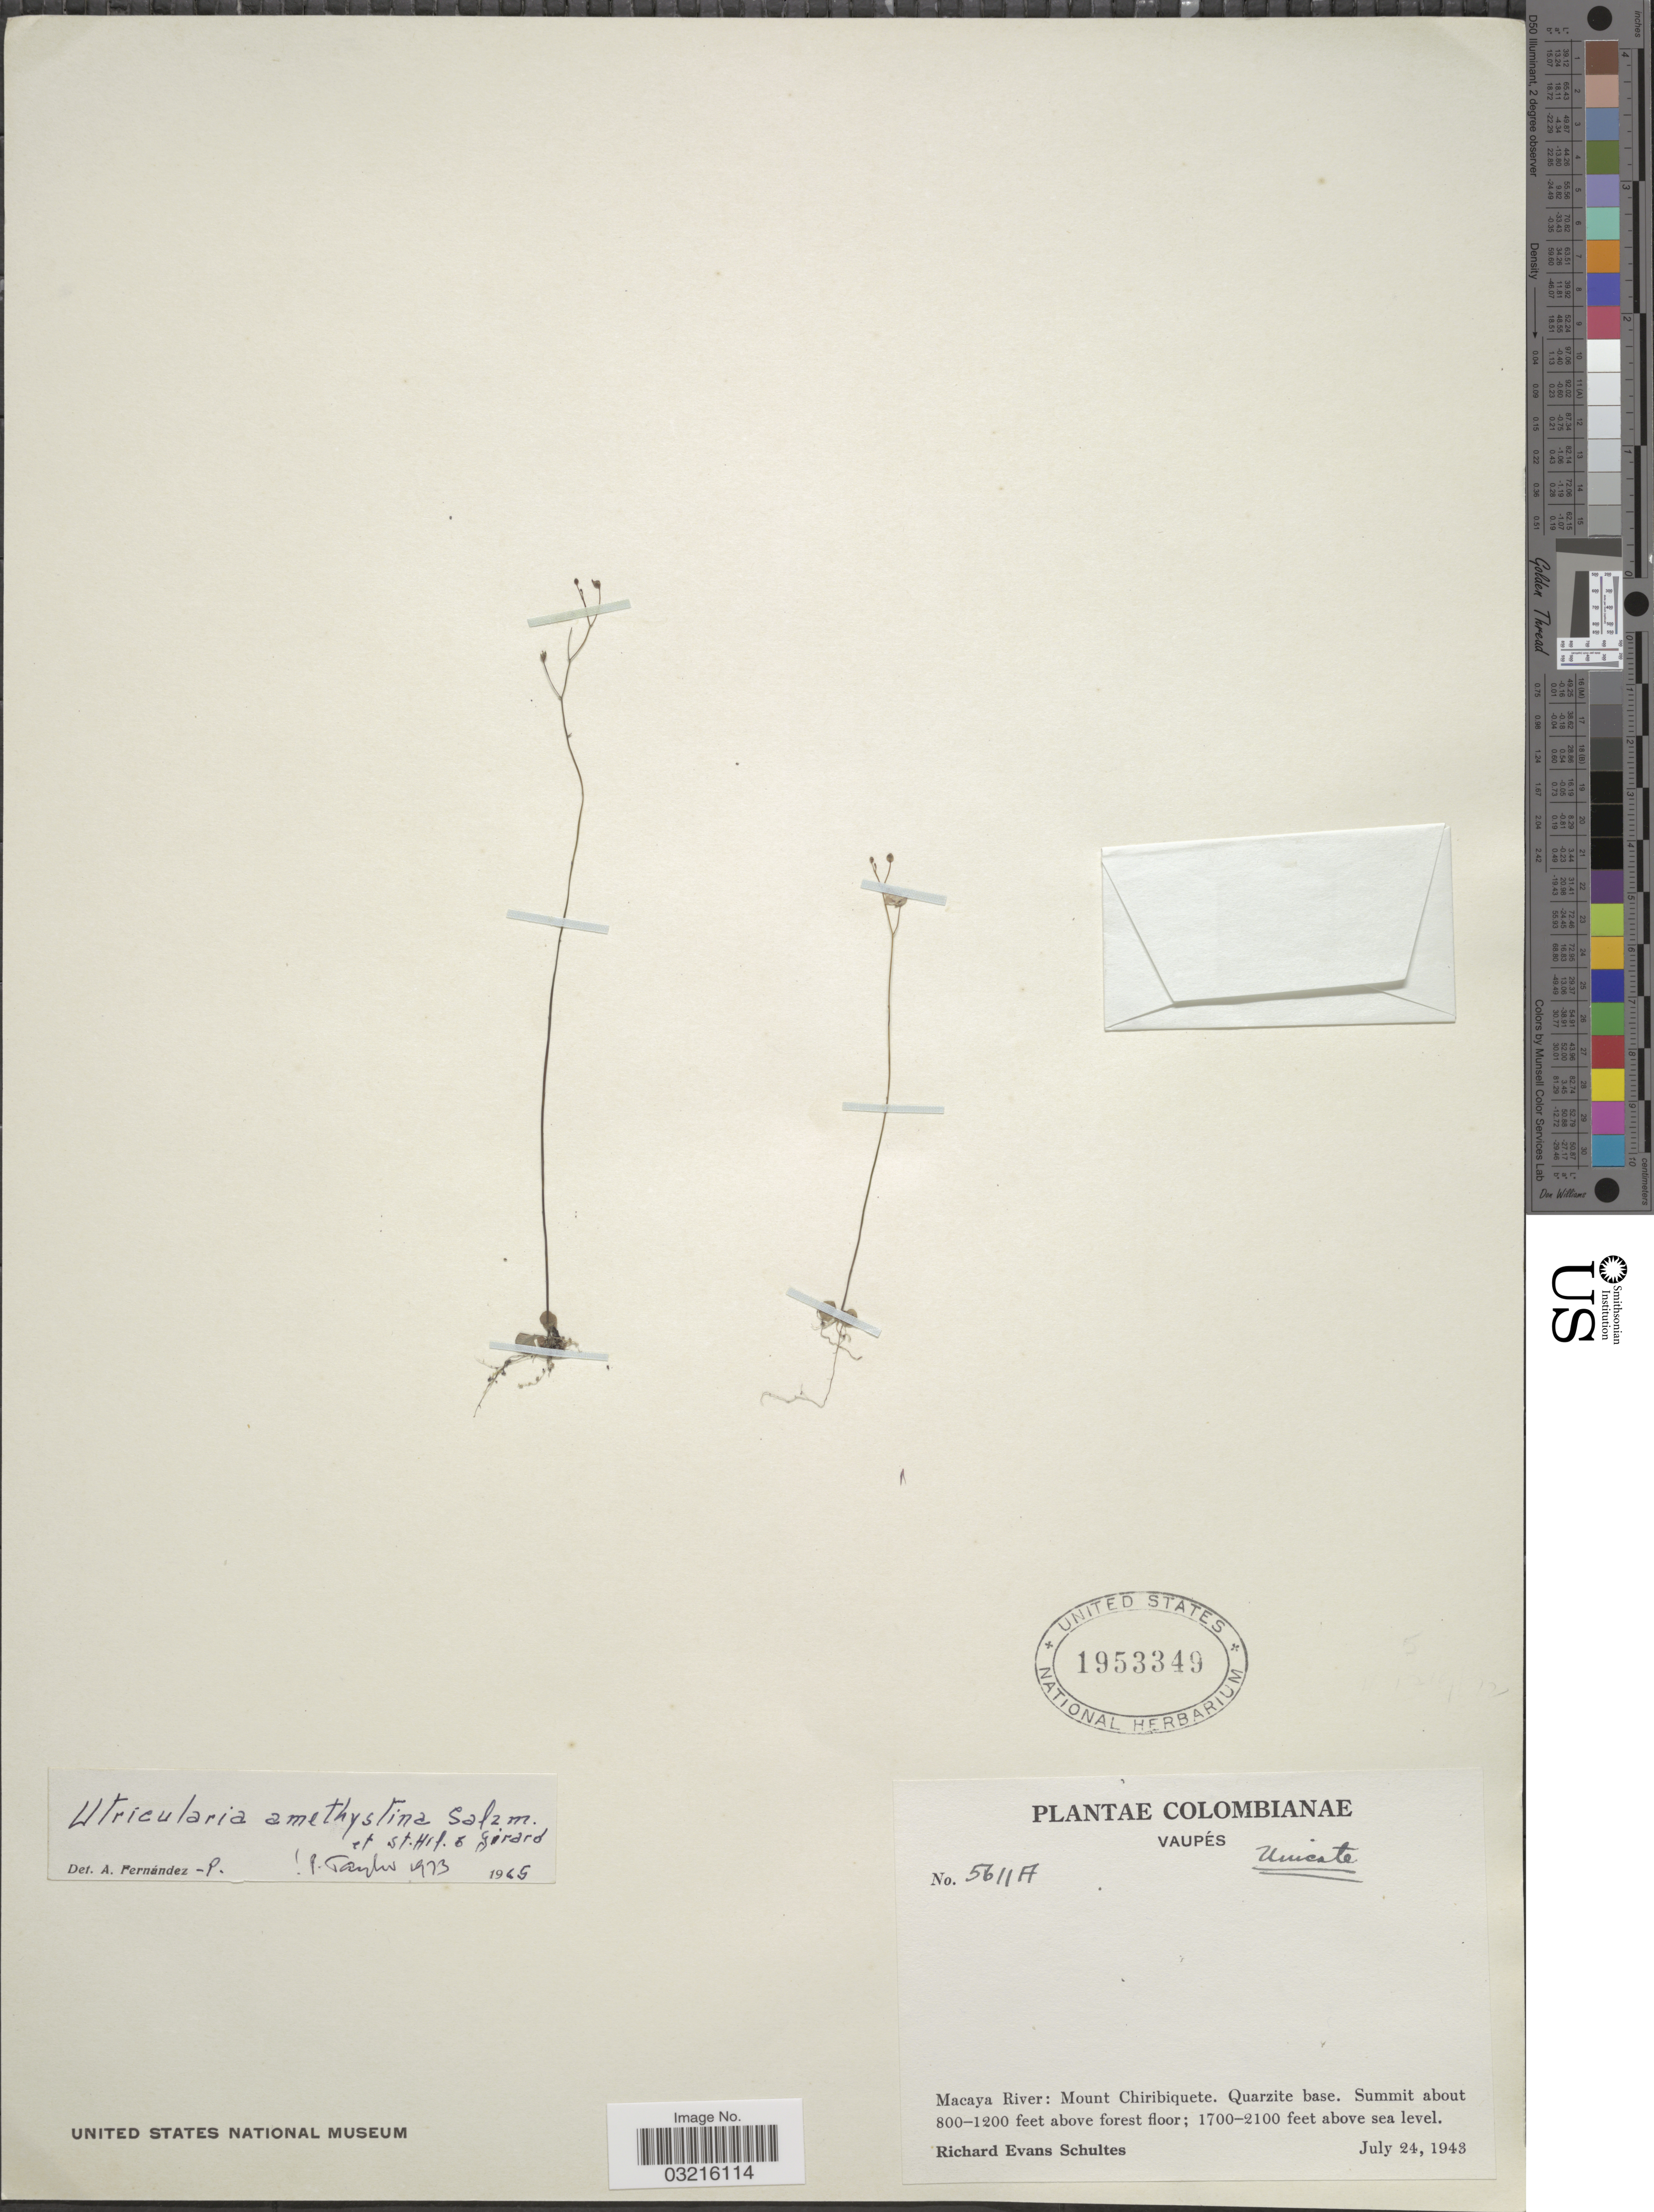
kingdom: Plantae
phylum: Tracheophyta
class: Magnoliopsida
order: Lamiales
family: Lentibulariaceae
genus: Utricularia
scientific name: Utricularia amethystina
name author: Salzm. ex A. St.-Hil. & Girard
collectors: R. E. Schultes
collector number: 5611A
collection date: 1943-07-24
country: Colombia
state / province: Vaupés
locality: Macaya River: Mount Chiribiquete. Quartzite base.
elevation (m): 518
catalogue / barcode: US 1953349